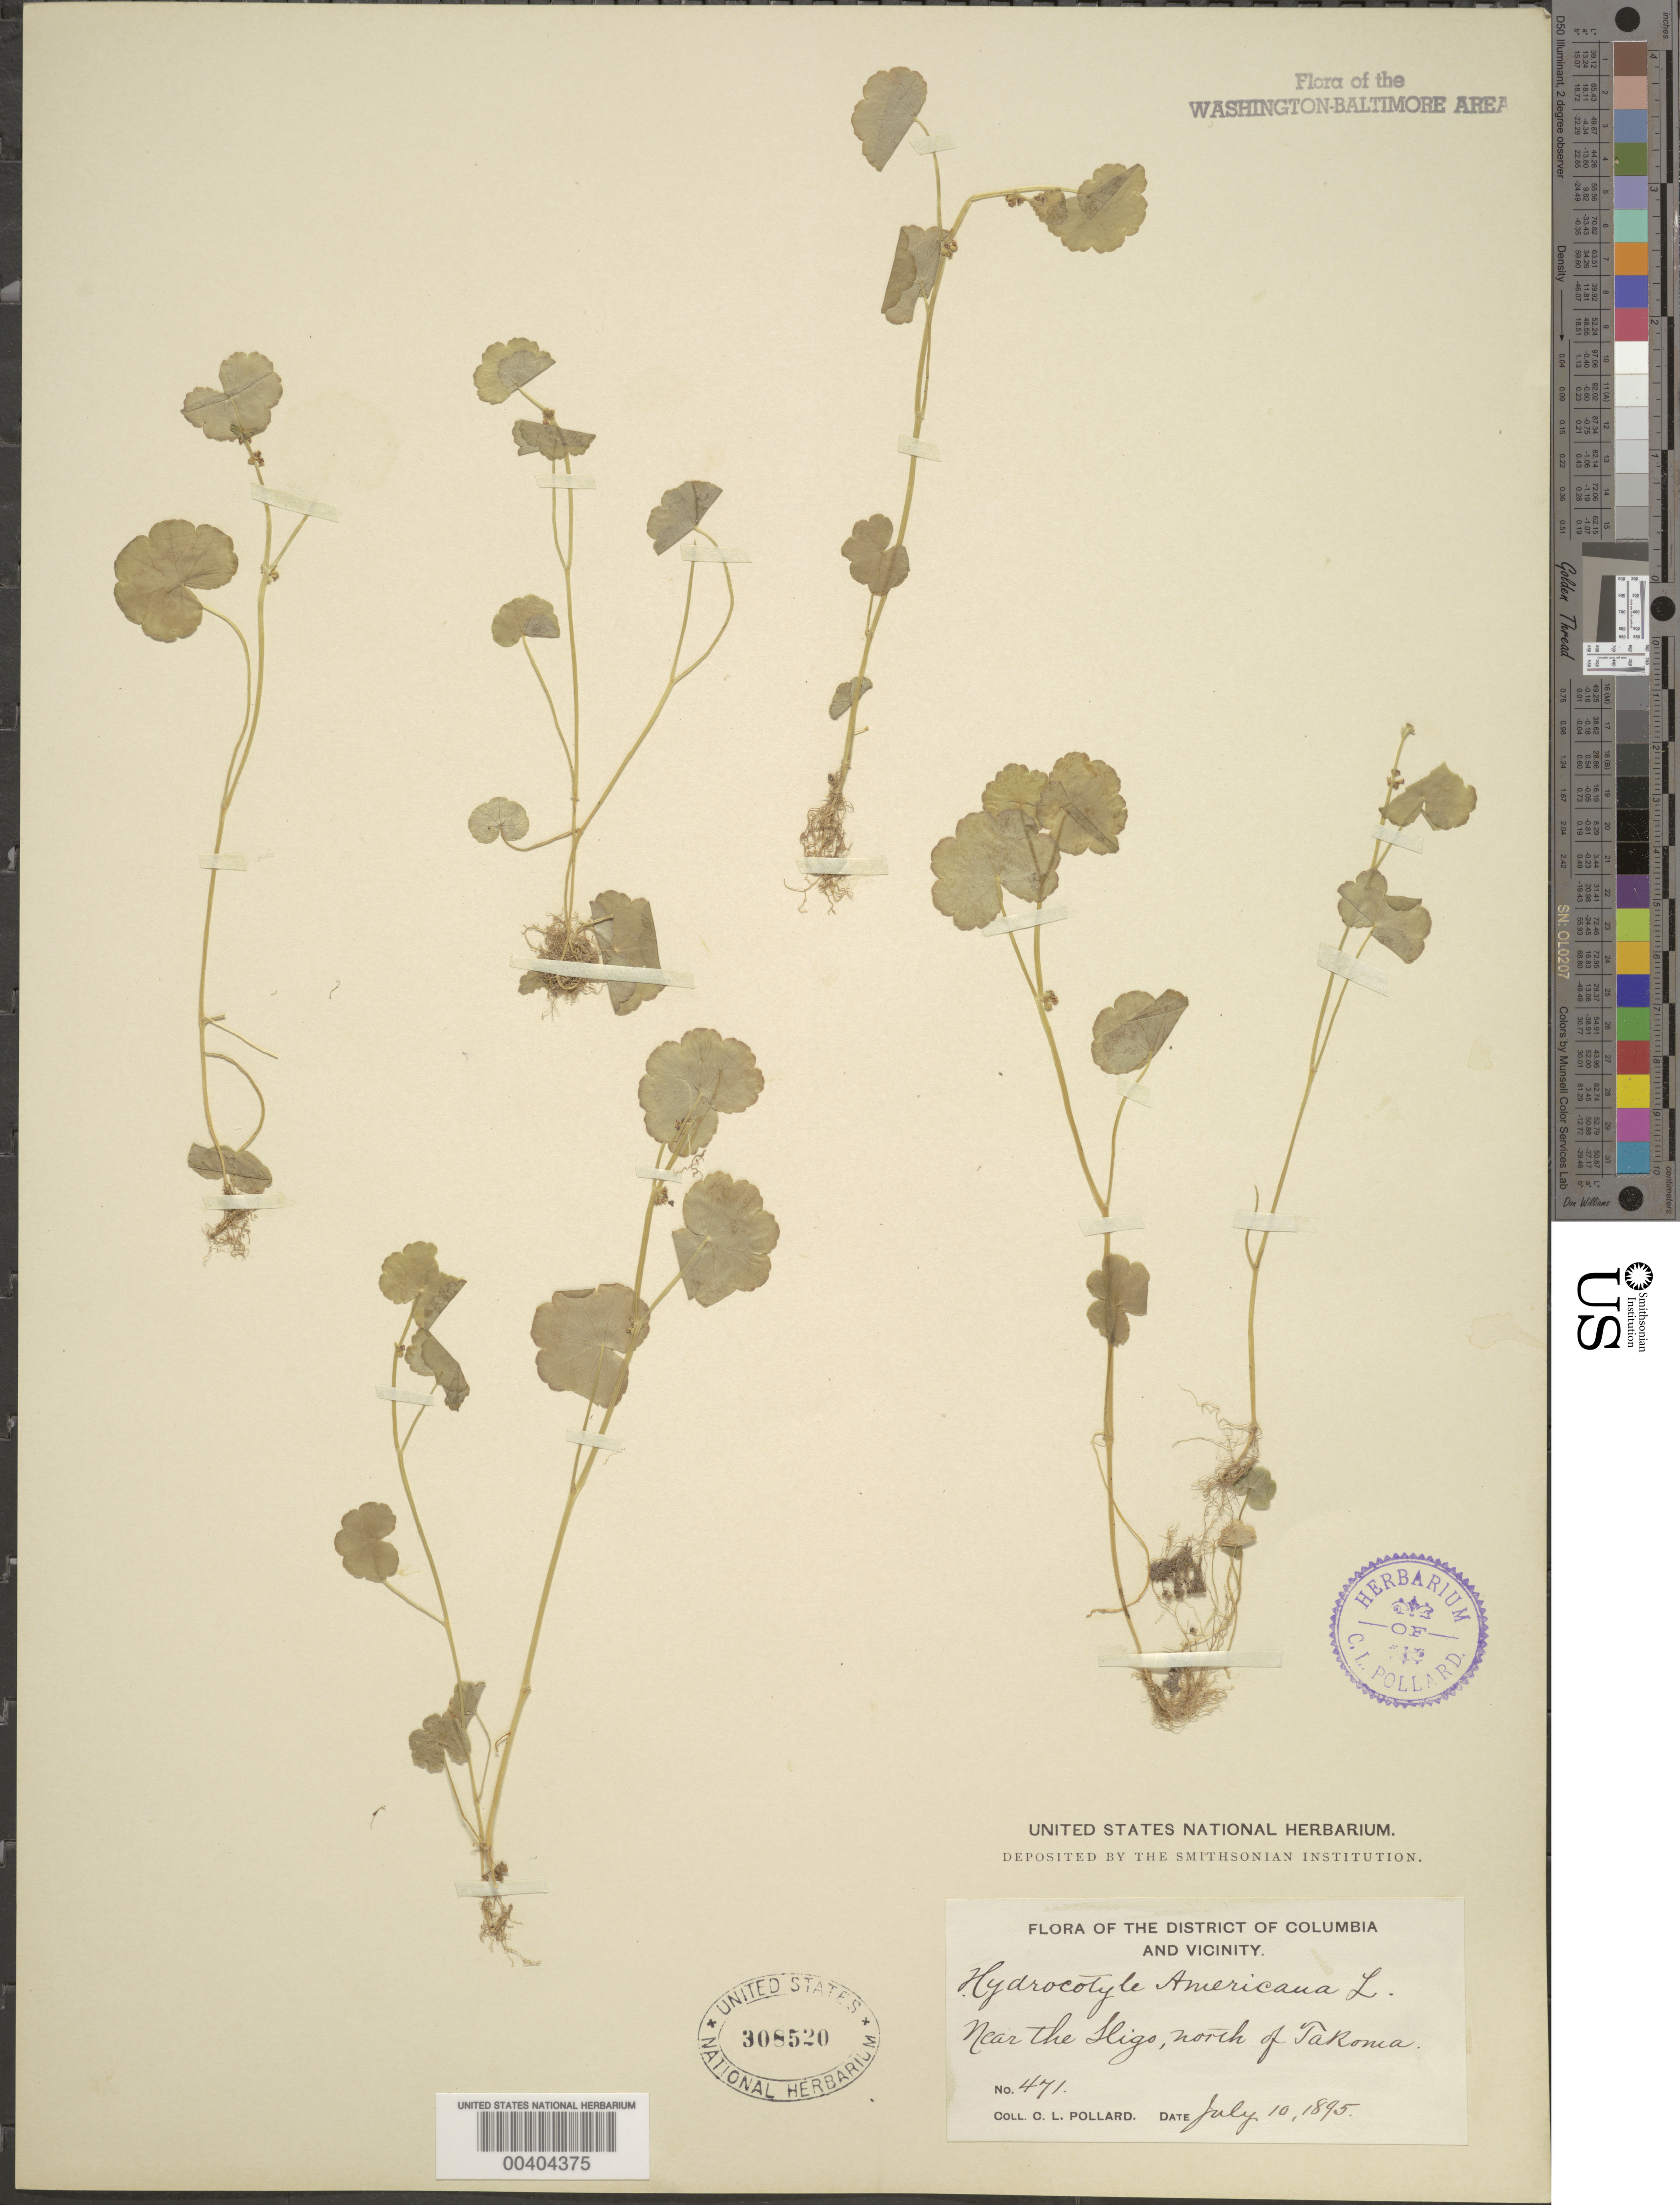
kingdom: Plantae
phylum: Tracheophyta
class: Magnoliopsida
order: Apiales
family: Araliaceae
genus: Hydrocotyle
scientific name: Hydrocotyle americana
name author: L.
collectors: C. L. Pollard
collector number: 471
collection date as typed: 10 Jul 1895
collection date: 1895-07-10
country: United States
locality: Near Sligo north of Takoma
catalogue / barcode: US 308520